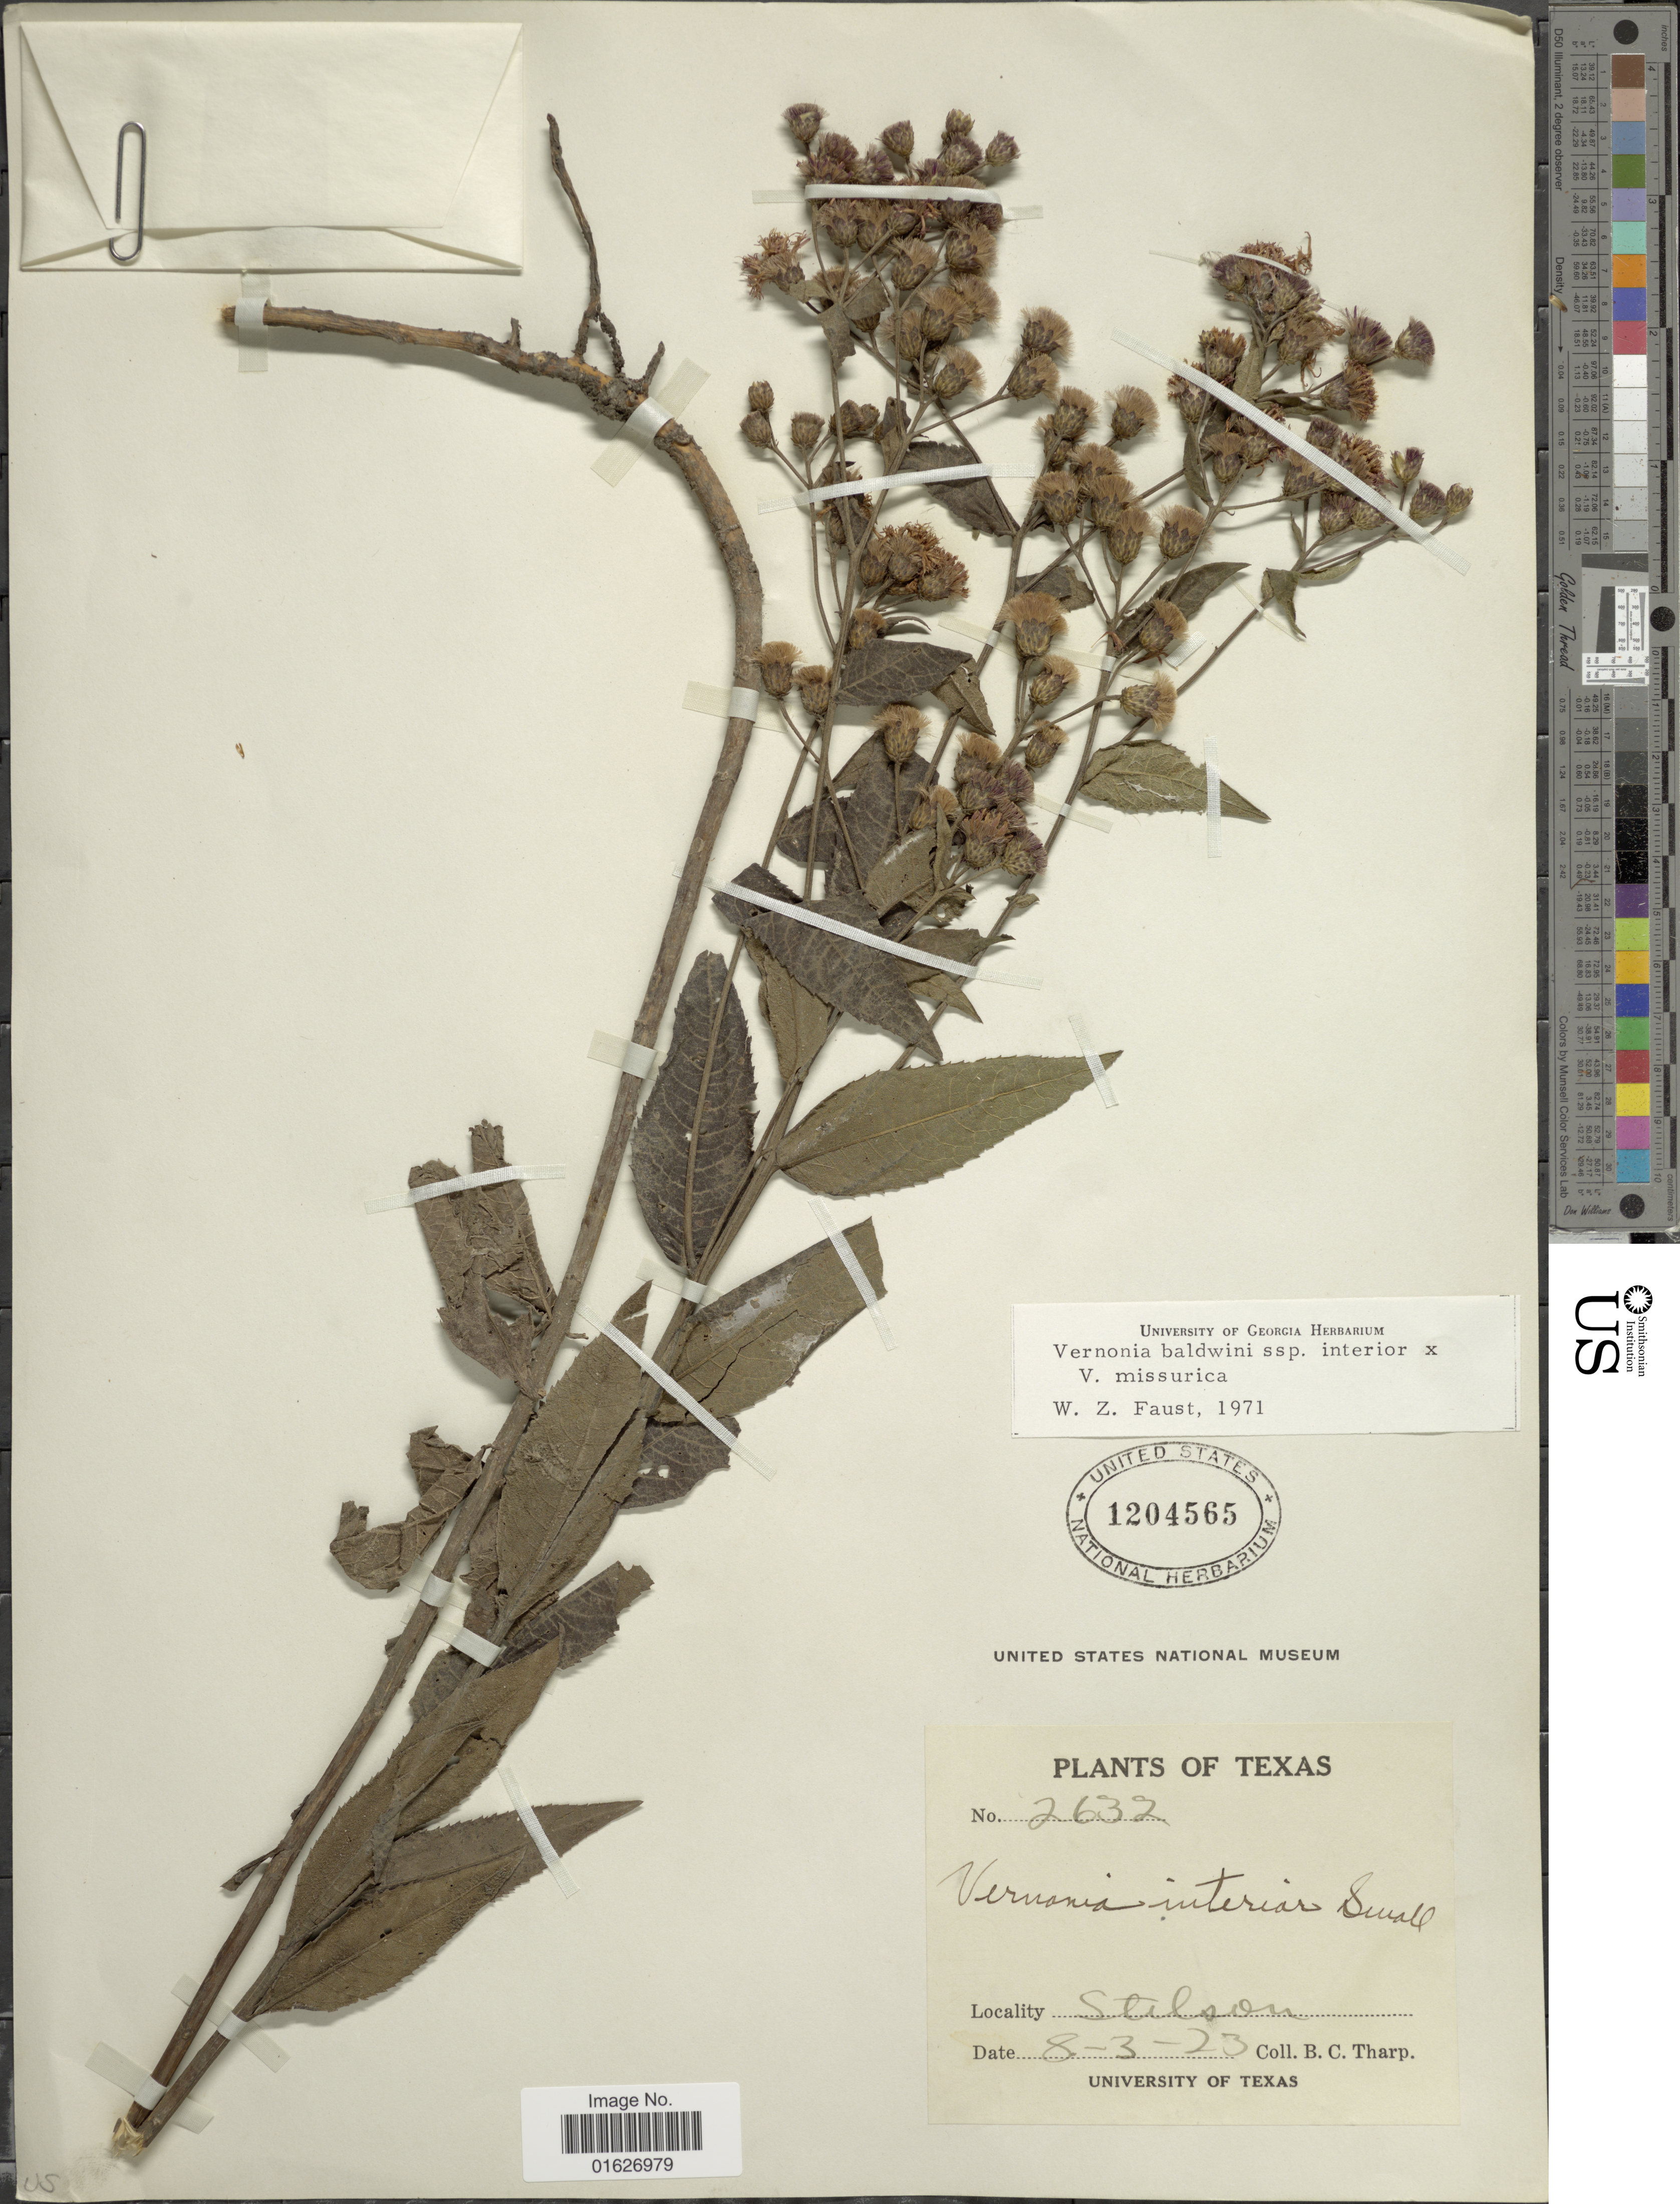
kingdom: Plantae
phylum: Tracheophyta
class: Magnoliopsida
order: Asterales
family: Asteraceae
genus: Vernonia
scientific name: Vernonia baldwinii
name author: Torr.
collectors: B. C. Tharp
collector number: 2632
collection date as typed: Transcribed d/m/y: 3/8/23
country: United States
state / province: Texas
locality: Stilson.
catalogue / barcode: US 1204565